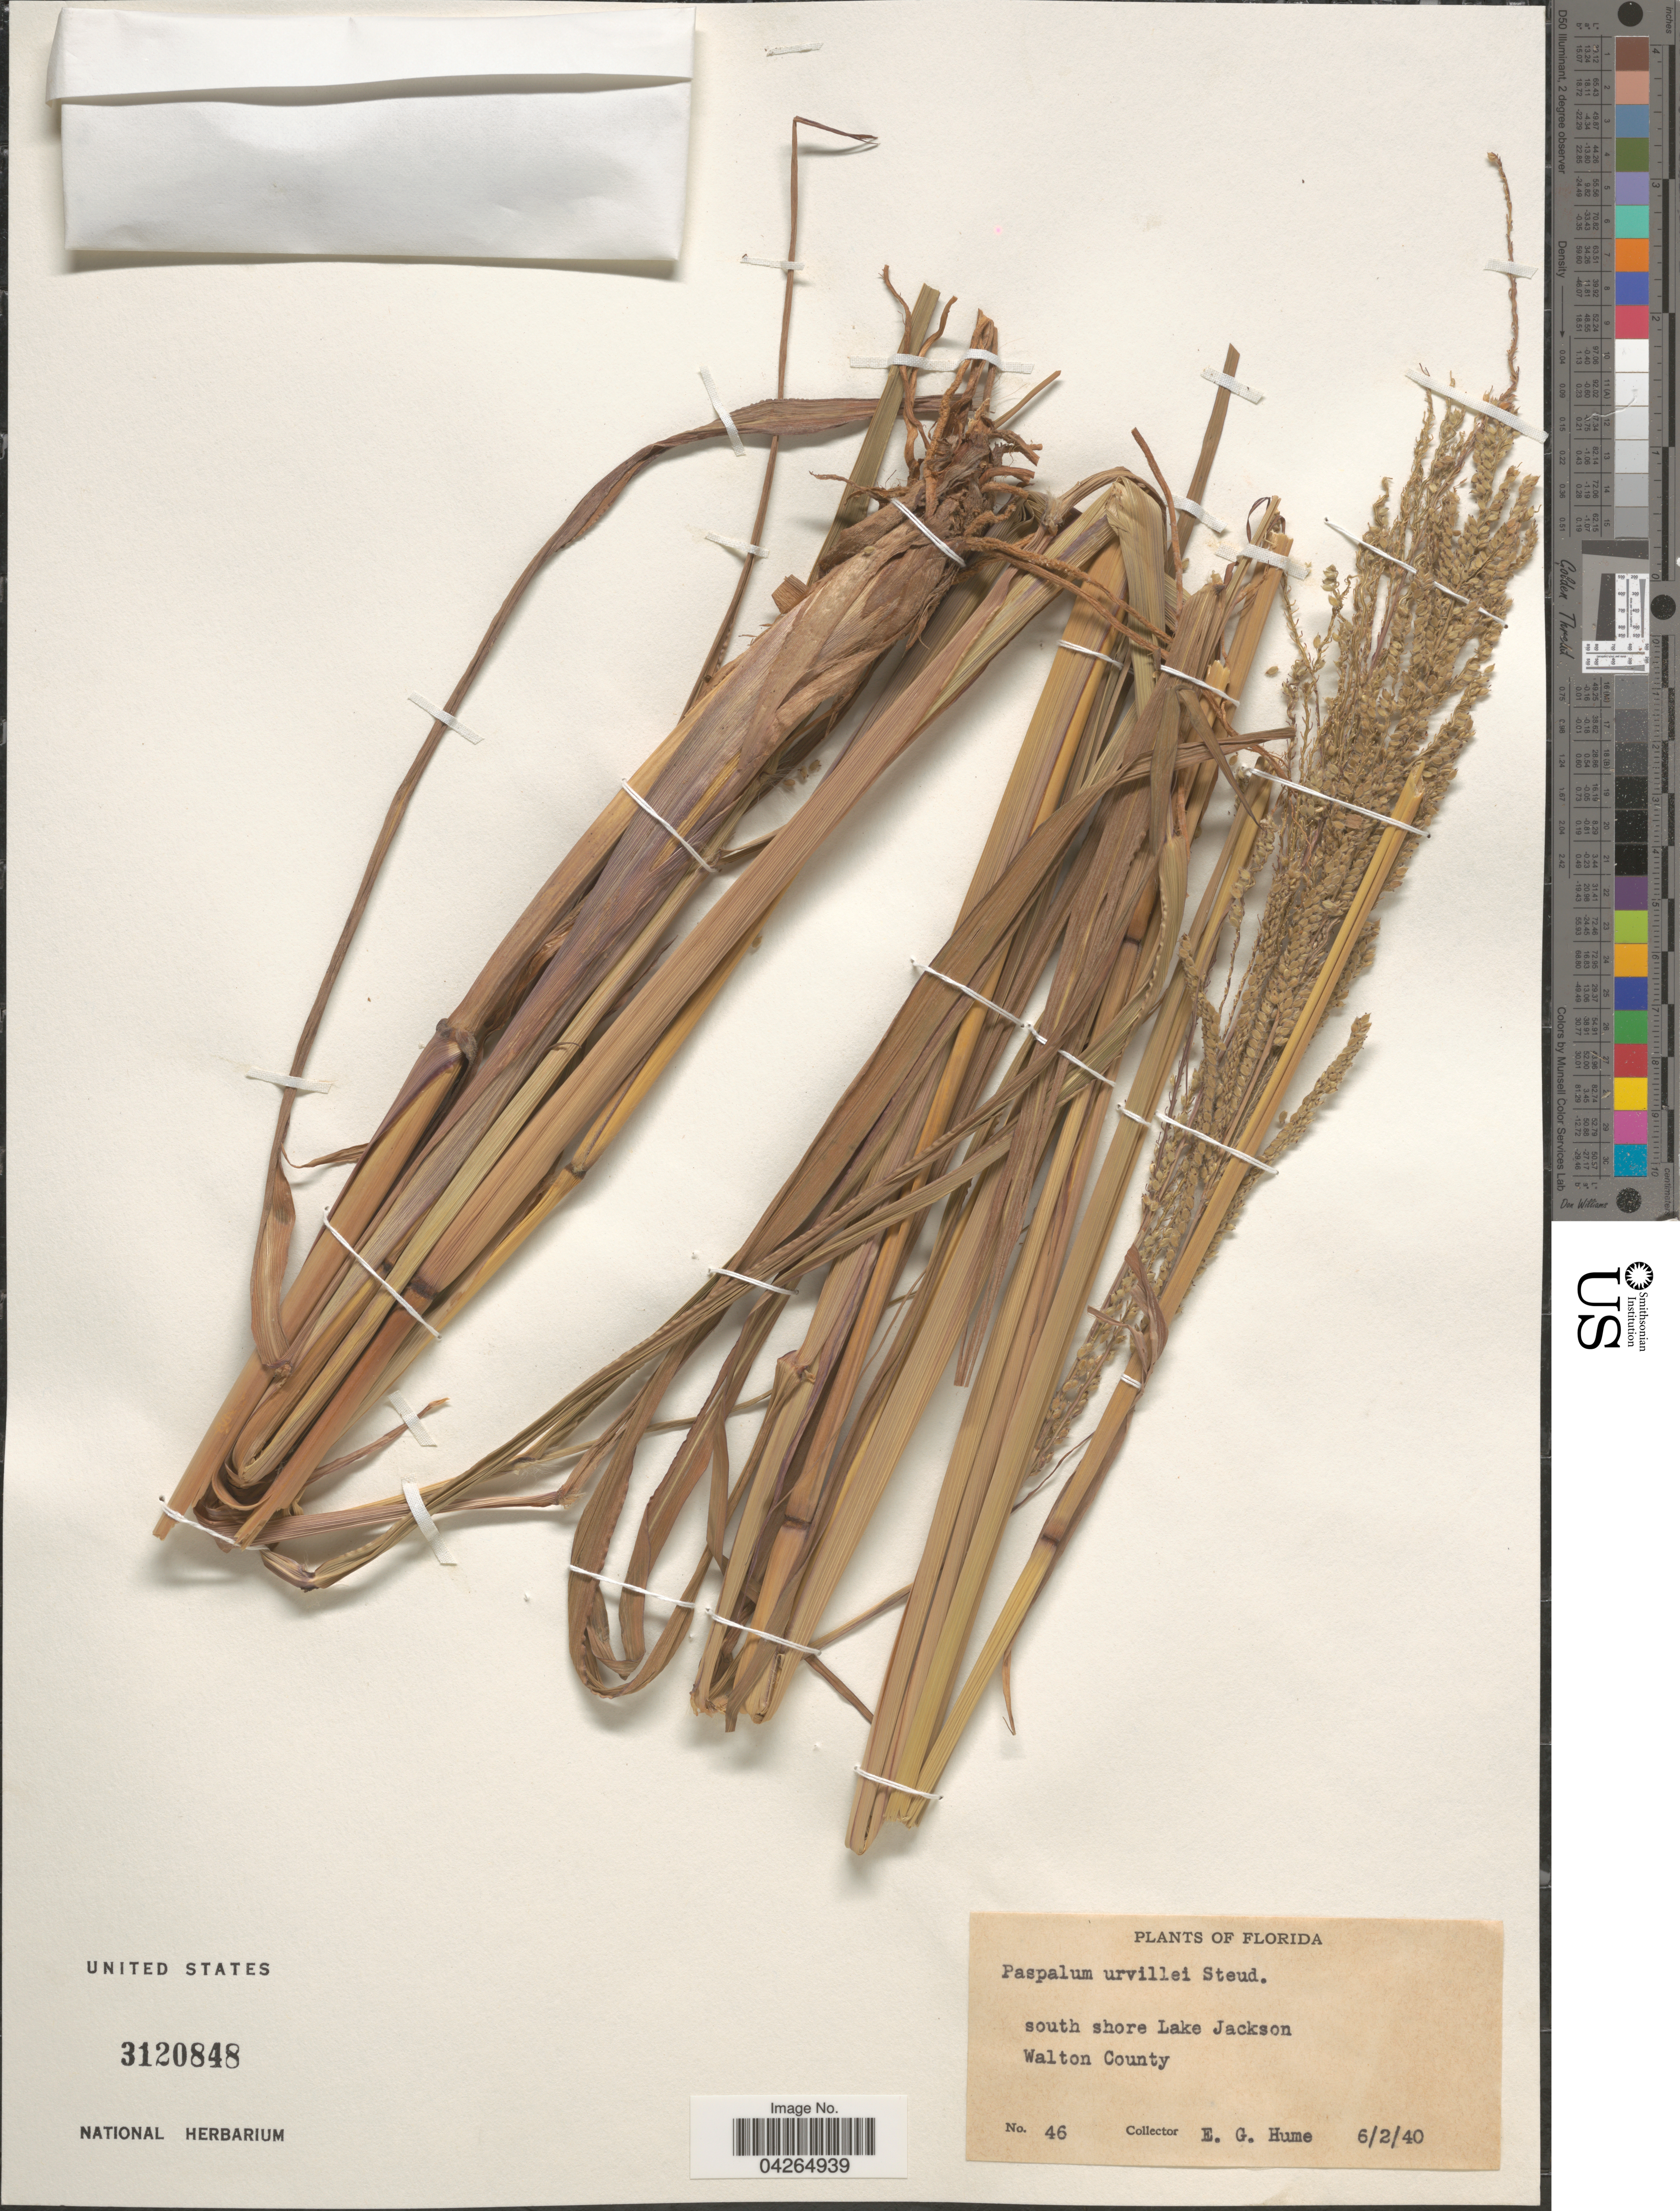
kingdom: Plantae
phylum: Tracheophyta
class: Liliopsida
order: Poales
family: Poaceae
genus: Paspalum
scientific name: Paspalum urvillei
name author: Steud.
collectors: E. Hume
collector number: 46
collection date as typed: Transcribed d/m/y: 2/6/40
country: United States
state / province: Florida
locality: South shore Lake Jackson. Walton County.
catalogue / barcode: US 3120848